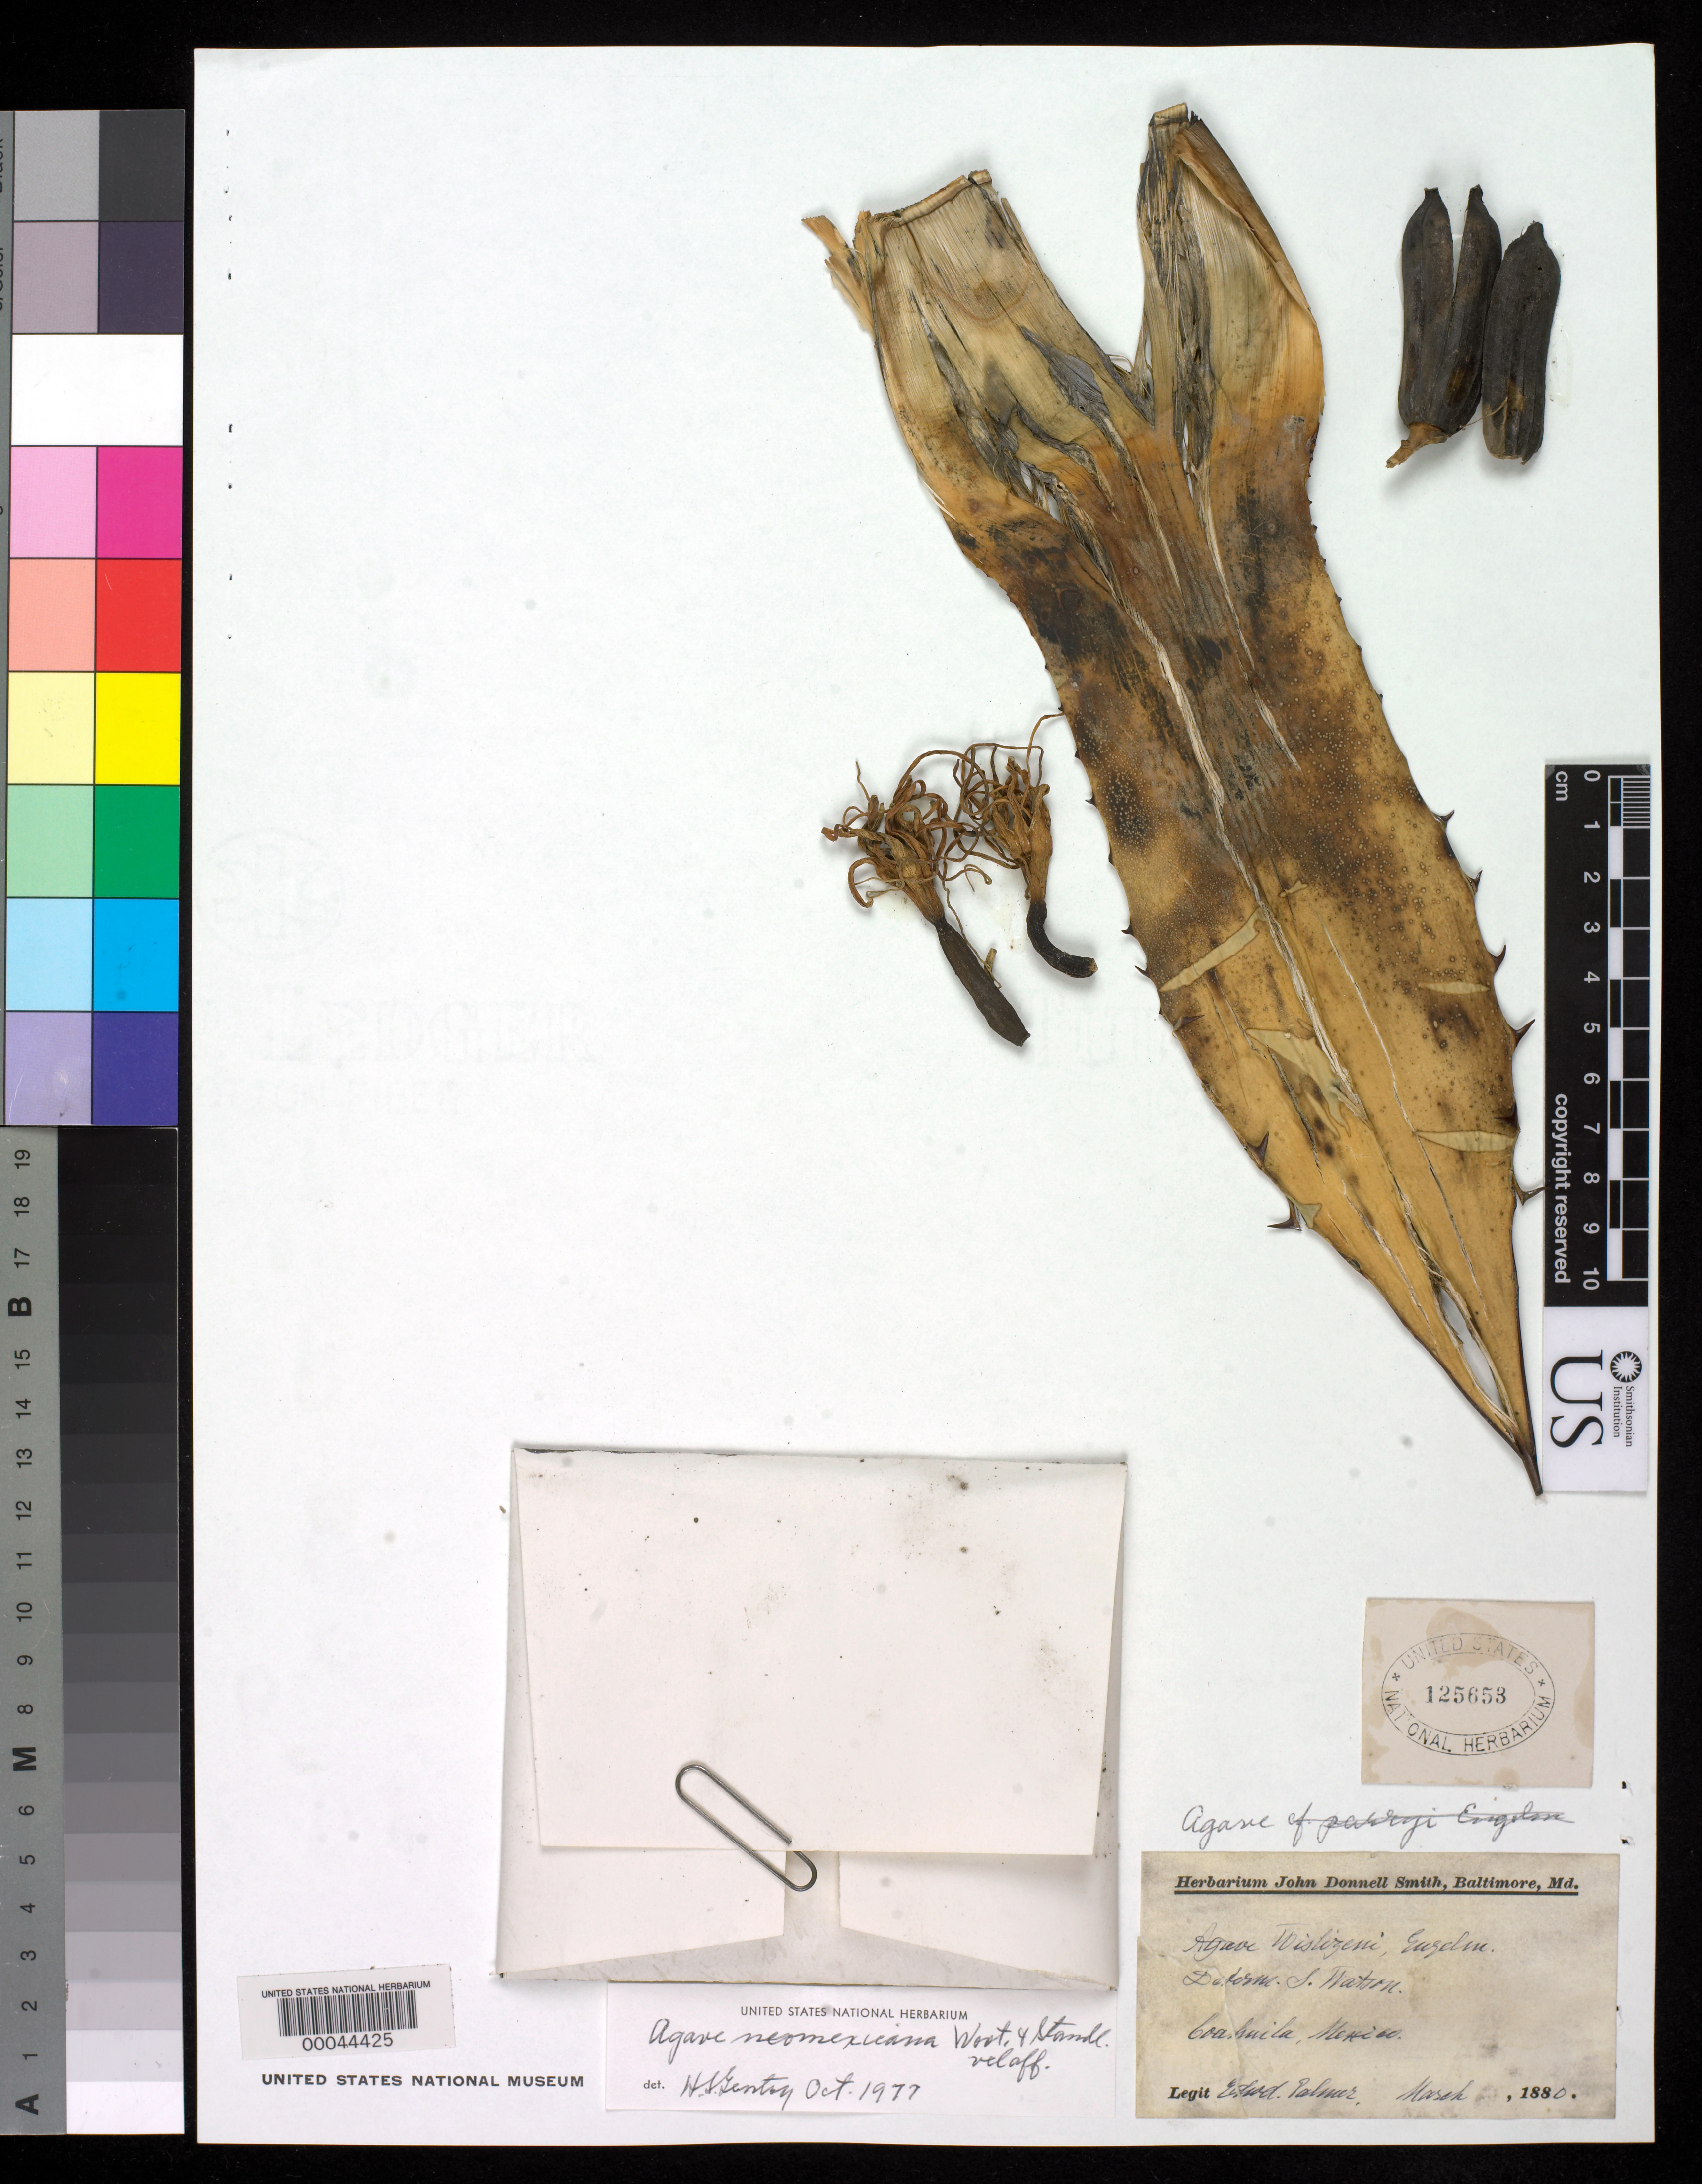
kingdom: Plantae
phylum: Tracheophyta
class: Liliopsida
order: Asparagales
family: Asparagaceae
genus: Agave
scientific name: Agave neomexicana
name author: Wooton & Standl.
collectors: E. Palmer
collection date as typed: Mar 1880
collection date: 1880-03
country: Mexico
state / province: Coahuila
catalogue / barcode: US 125653